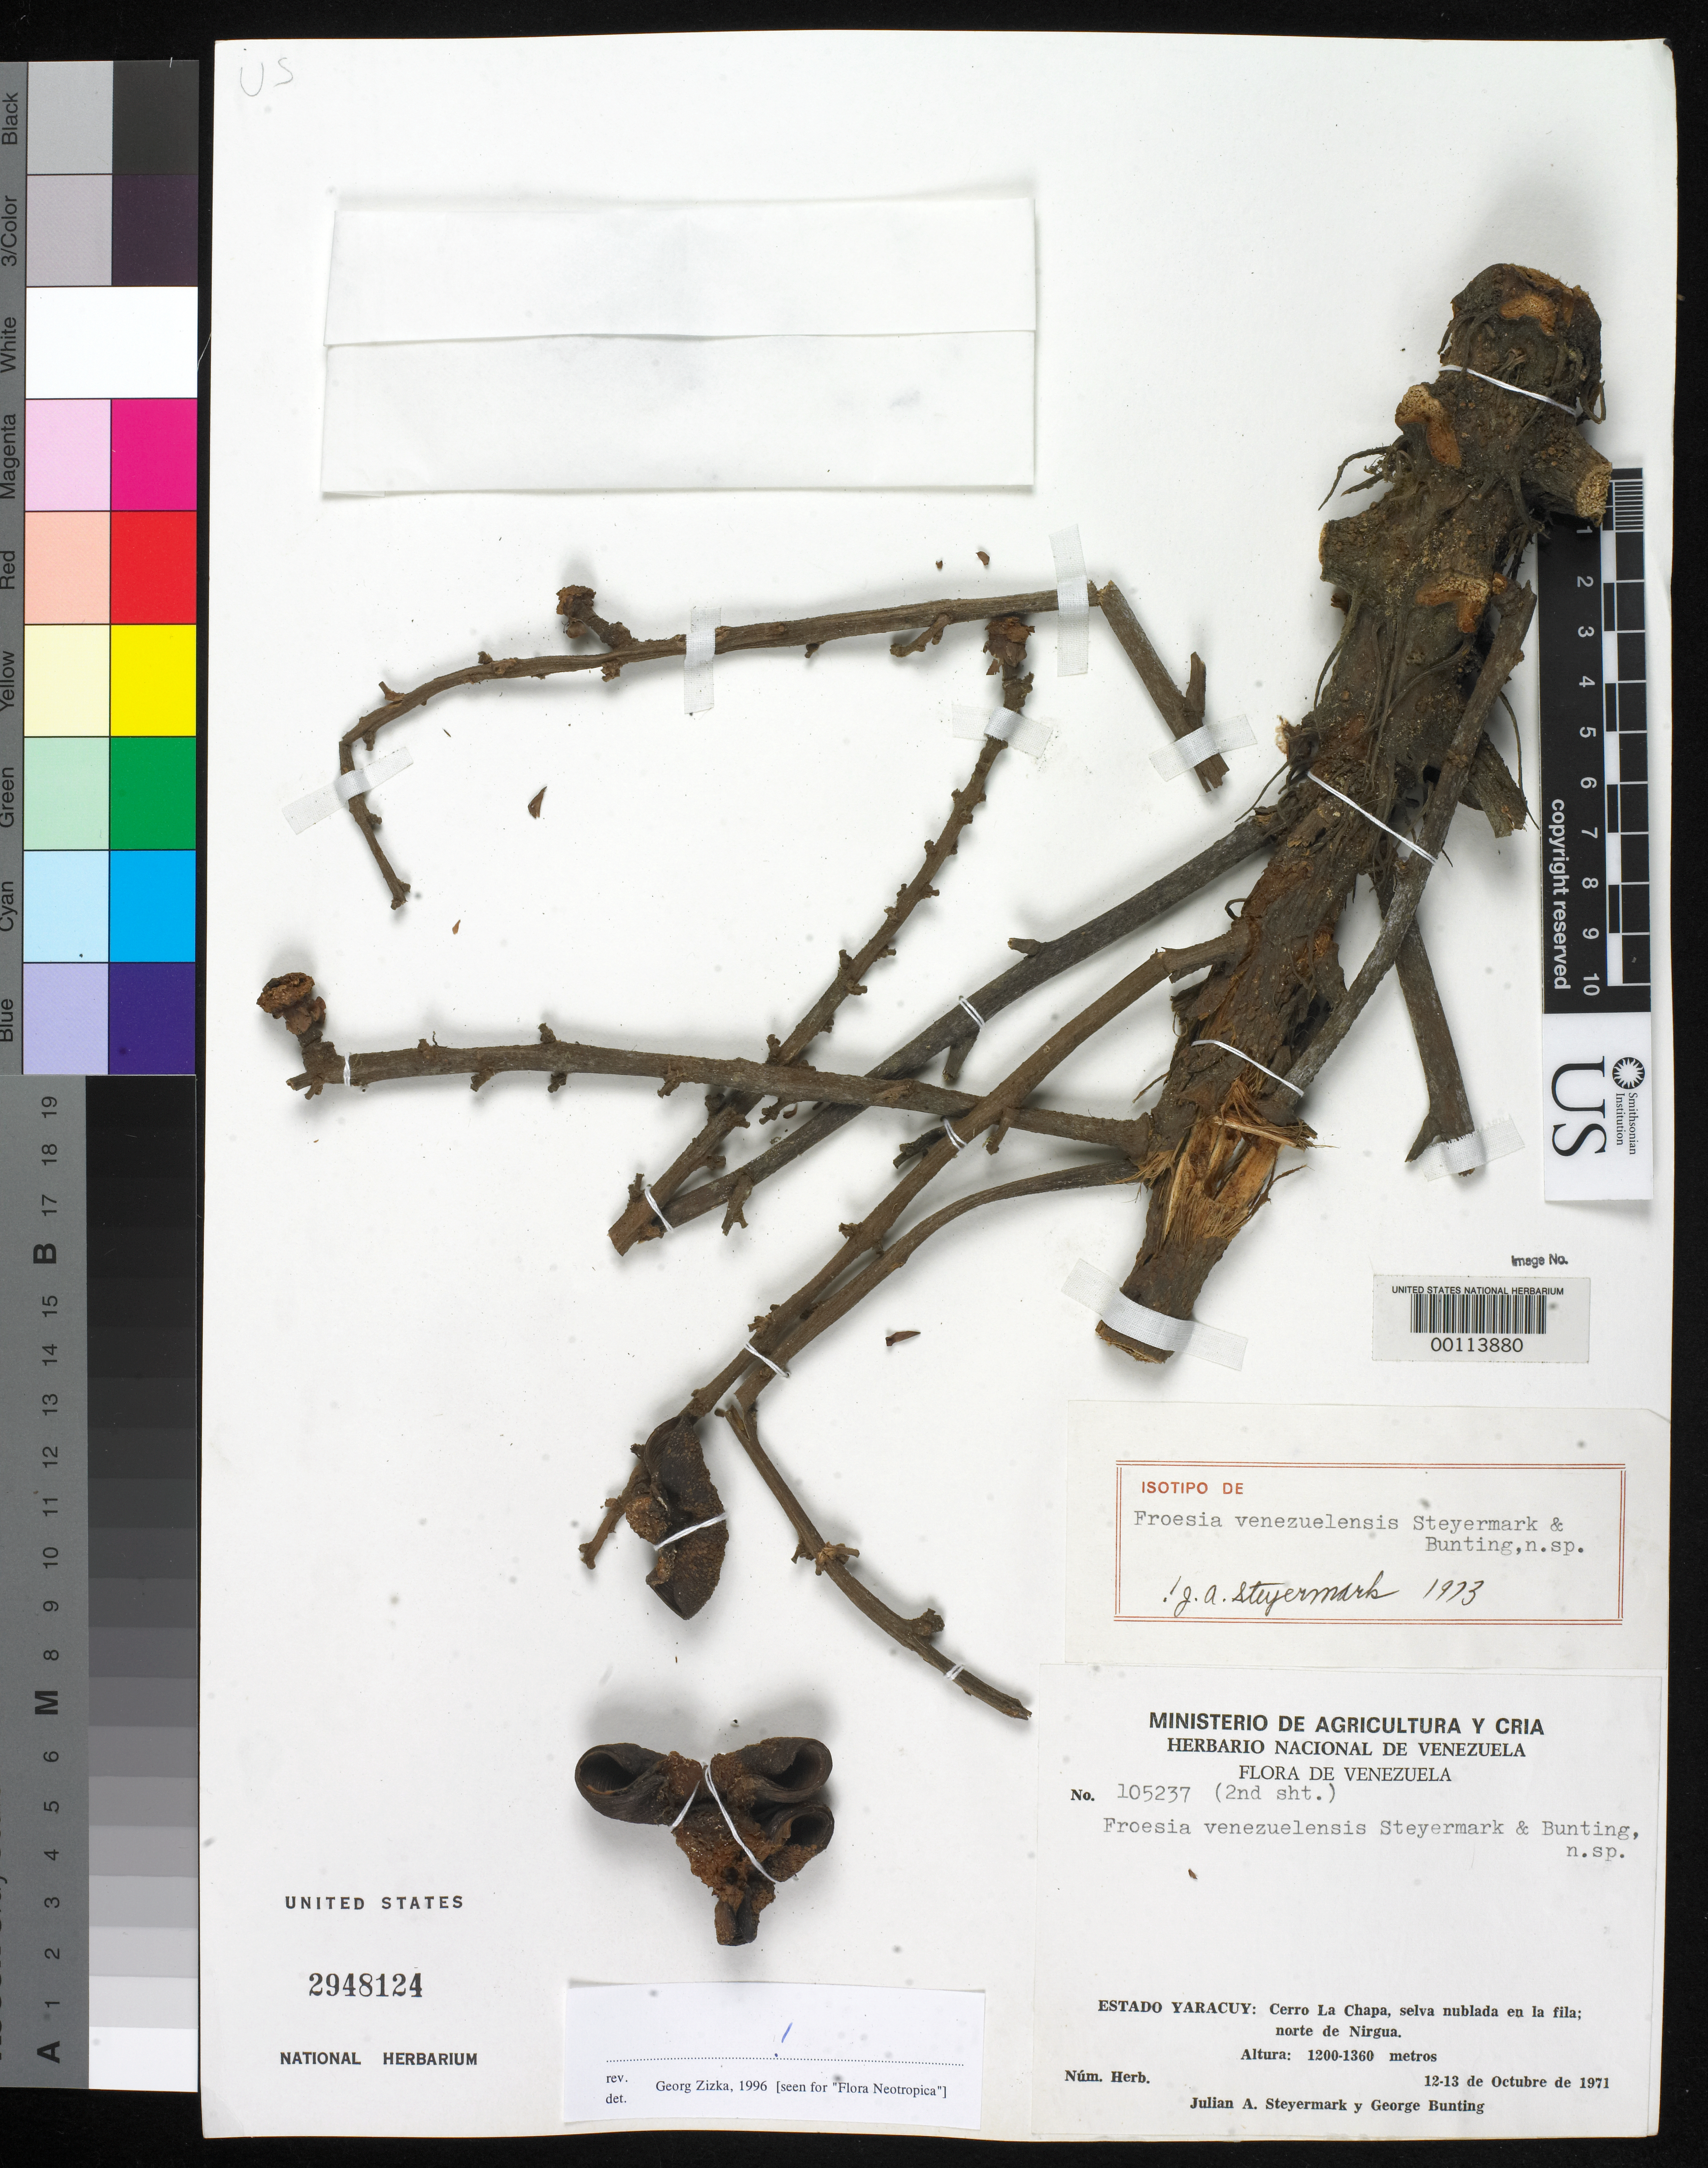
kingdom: Plantae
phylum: Tracheophyta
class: Magnoliopsida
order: Malpighiales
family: Quiinaceae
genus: Froesia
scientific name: Froesia venezuelensis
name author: Steyerm. & G.S. Bunting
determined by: Steyermark, Julian A., (VEN)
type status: Isotype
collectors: J. Steyermark & G. S. Bunting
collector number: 105237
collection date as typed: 12 Oct 1971 to 13 Oct 1971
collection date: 1971-10-12/1971-10-13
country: Venezuela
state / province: Yaracuy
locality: Cerro La Chapa, selva nublada en Lafila; N of Nirgua.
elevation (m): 1200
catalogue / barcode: US 2948124